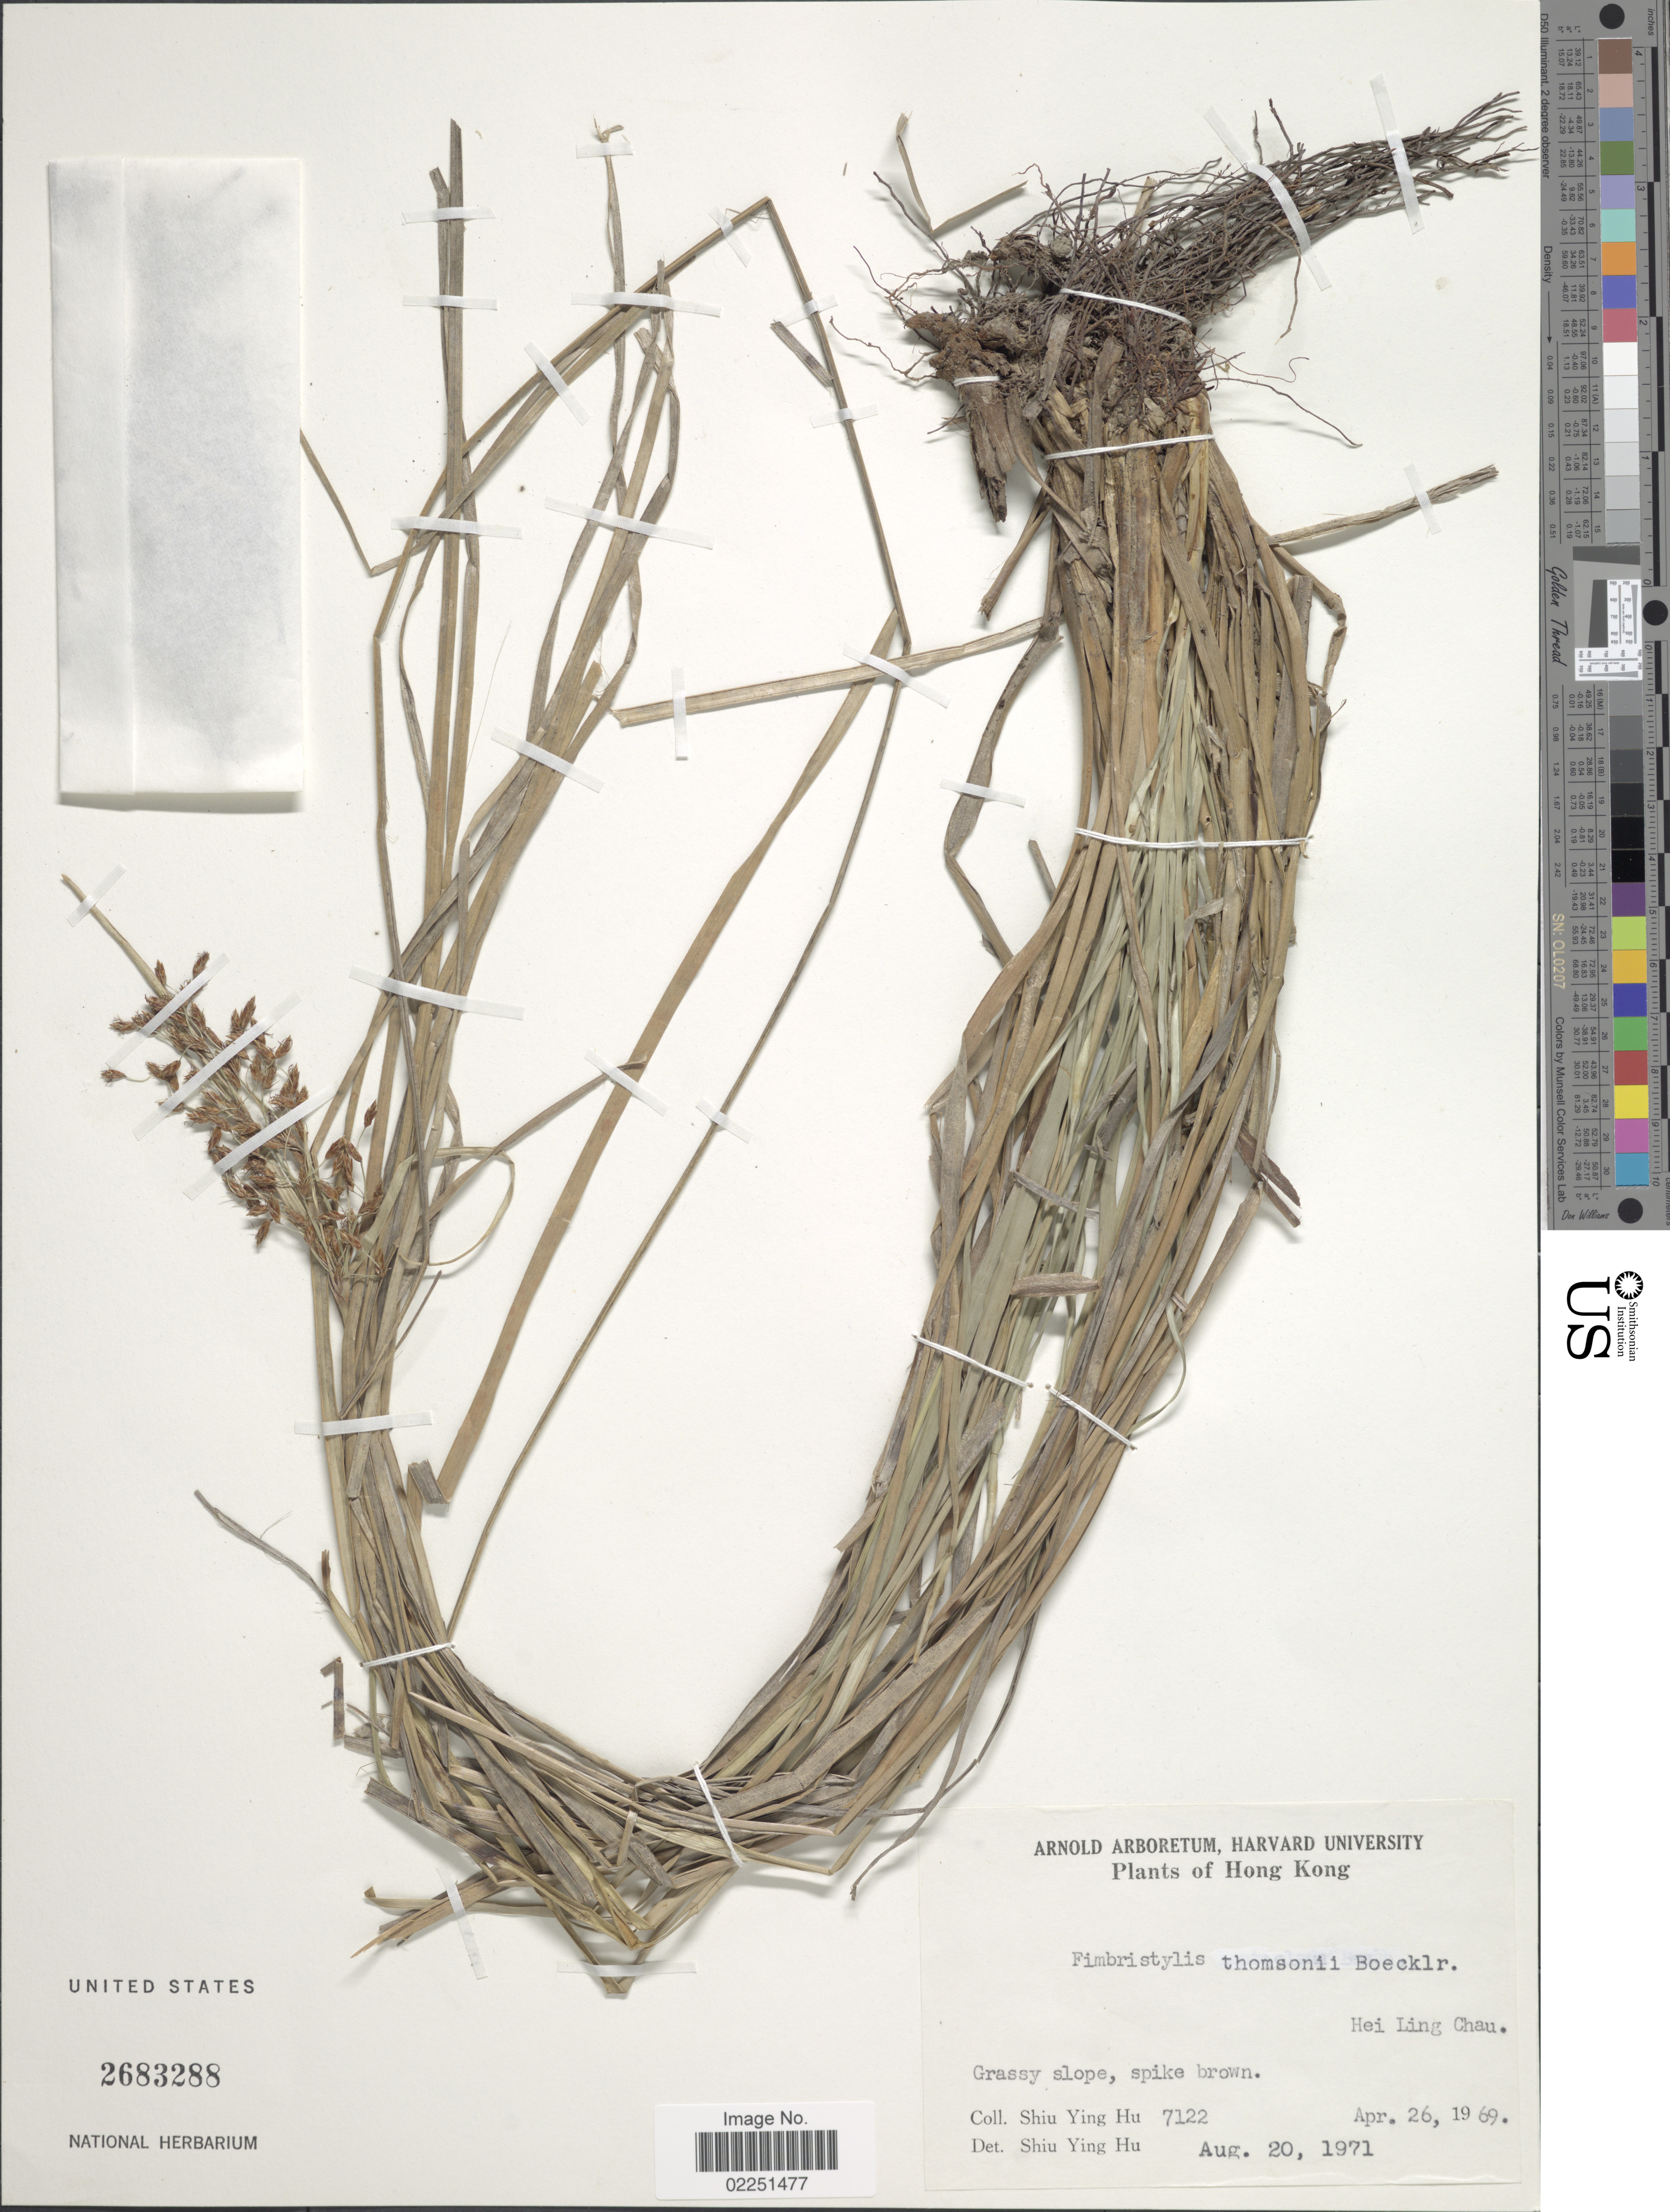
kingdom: Plantae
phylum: Tracheophyta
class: Liliopsida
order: Poales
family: Cyperaceae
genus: Fimbristylis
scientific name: Fimbristylis thomsonii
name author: Boeckeler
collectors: S. Y. Hu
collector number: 7122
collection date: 1969-04-26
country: China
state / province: Hong Kong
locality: Hei Ling Chau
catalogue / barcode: US 2683288